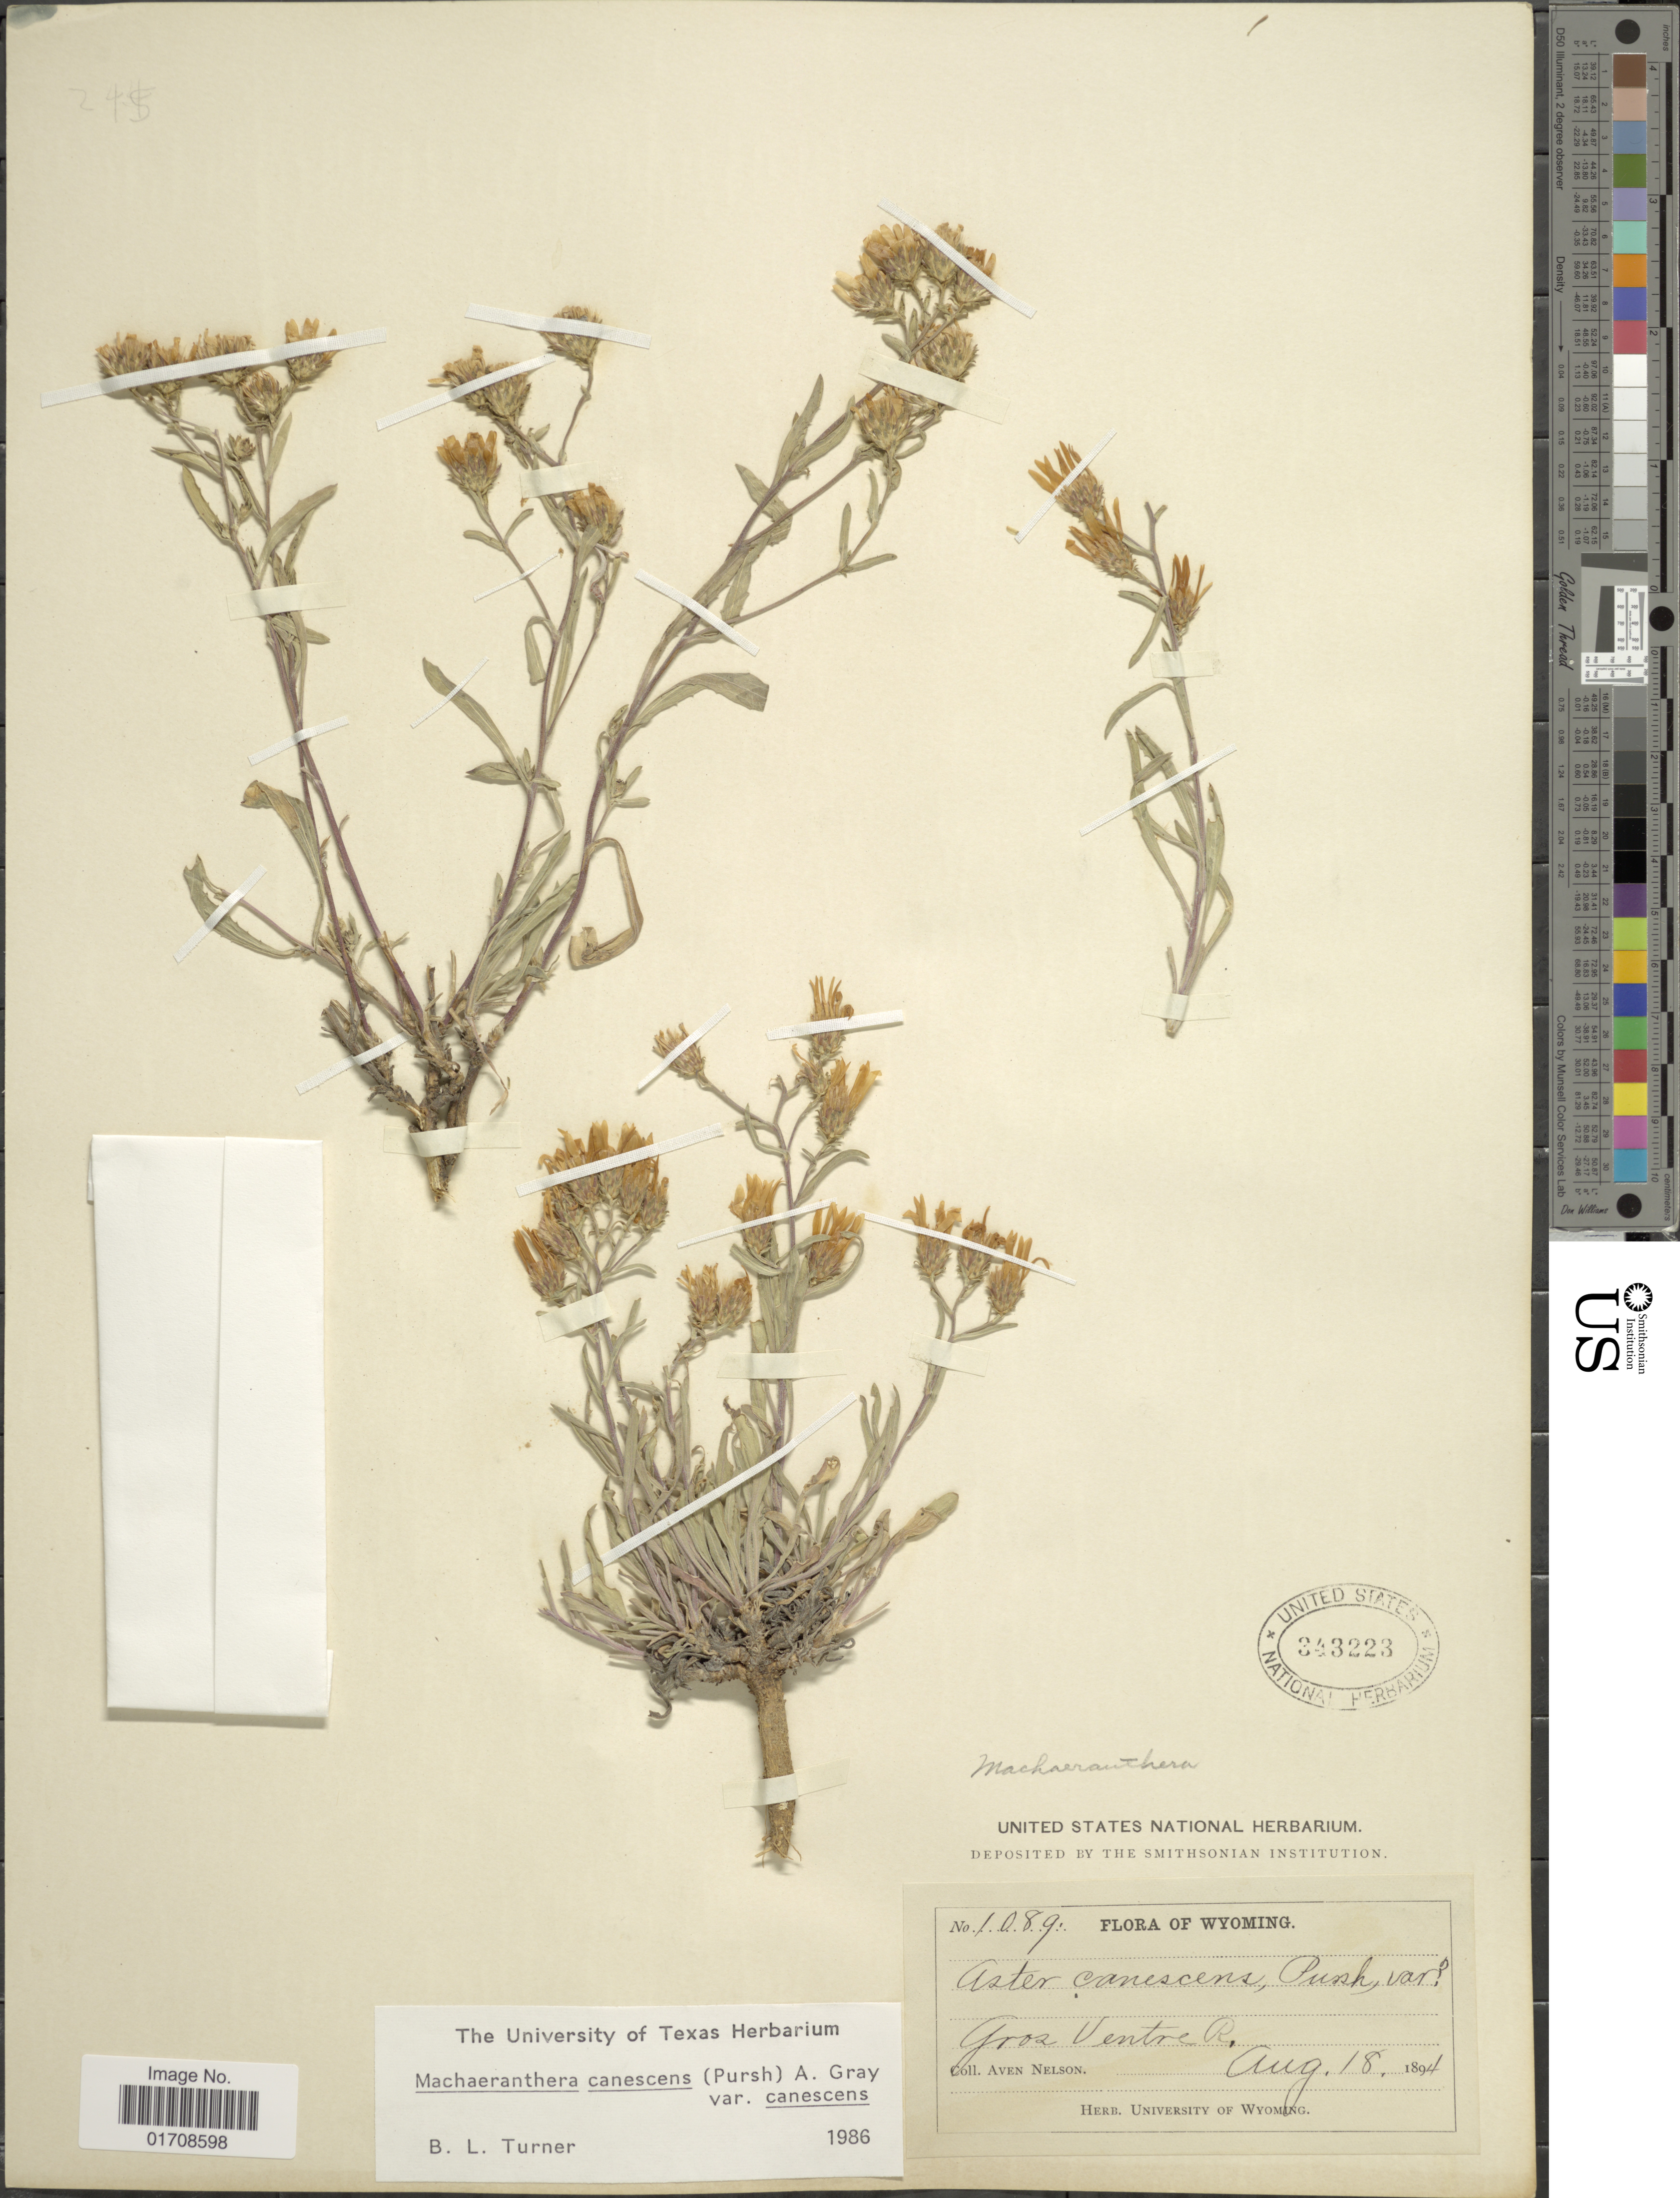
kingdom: Plantae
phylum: Tracheophyta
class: Magnoliopsida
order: Asterales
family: Asteraceae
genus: Machaeranthera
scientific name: Machaeranthera canescens var. canescens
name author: (Pursh) A. Gray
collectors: A. Nelson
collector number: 1089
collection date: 1894-08-18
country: United States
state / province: Wyoming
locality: Gros Ventre R.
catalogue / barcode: US 343223